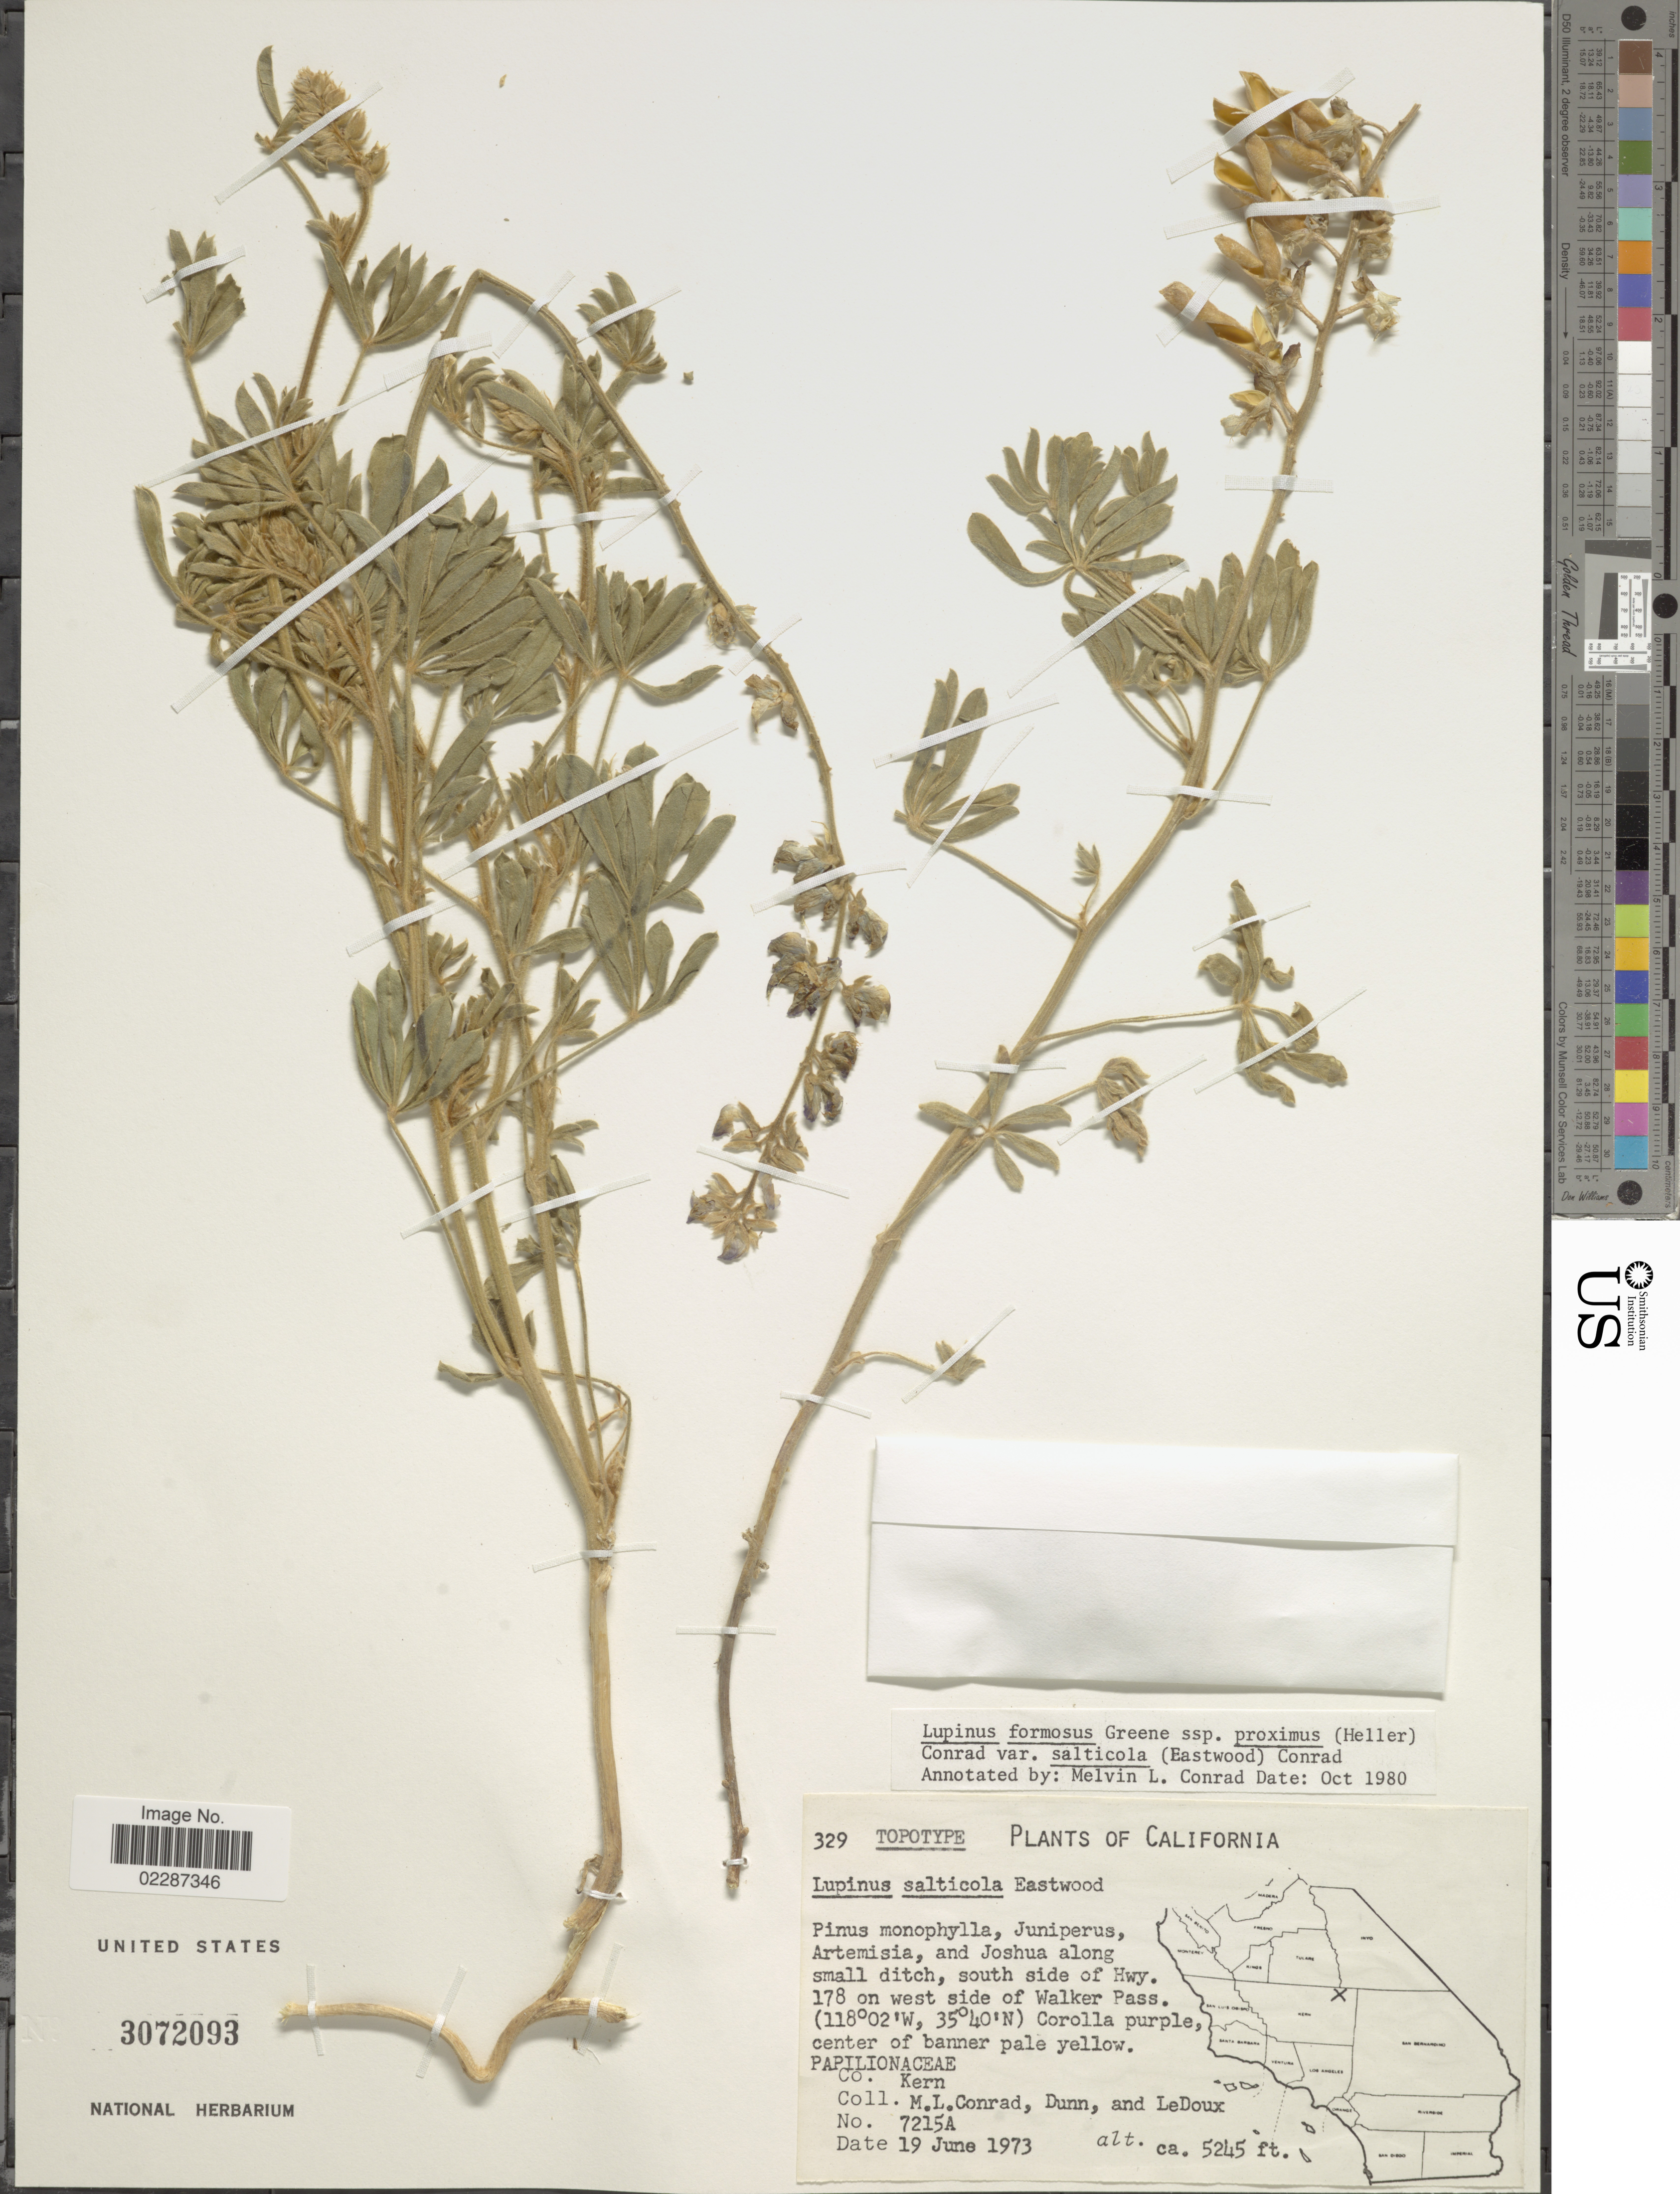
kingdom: Plantae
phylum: Tracheophyta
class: Magnoliopsida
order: Fabales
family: Fabaceae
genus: Lupinus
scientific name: Lupinus salticola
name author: Eastw.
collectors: M. Conrad, Dunn, -- & -. Ledoux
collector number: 7215A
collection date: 1973-06-19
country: United States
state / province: California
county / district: Kern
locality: South side of Hwy. 178 on west side of Walker Pass. Co. Kern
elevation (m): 1599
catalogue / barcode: US 3072093